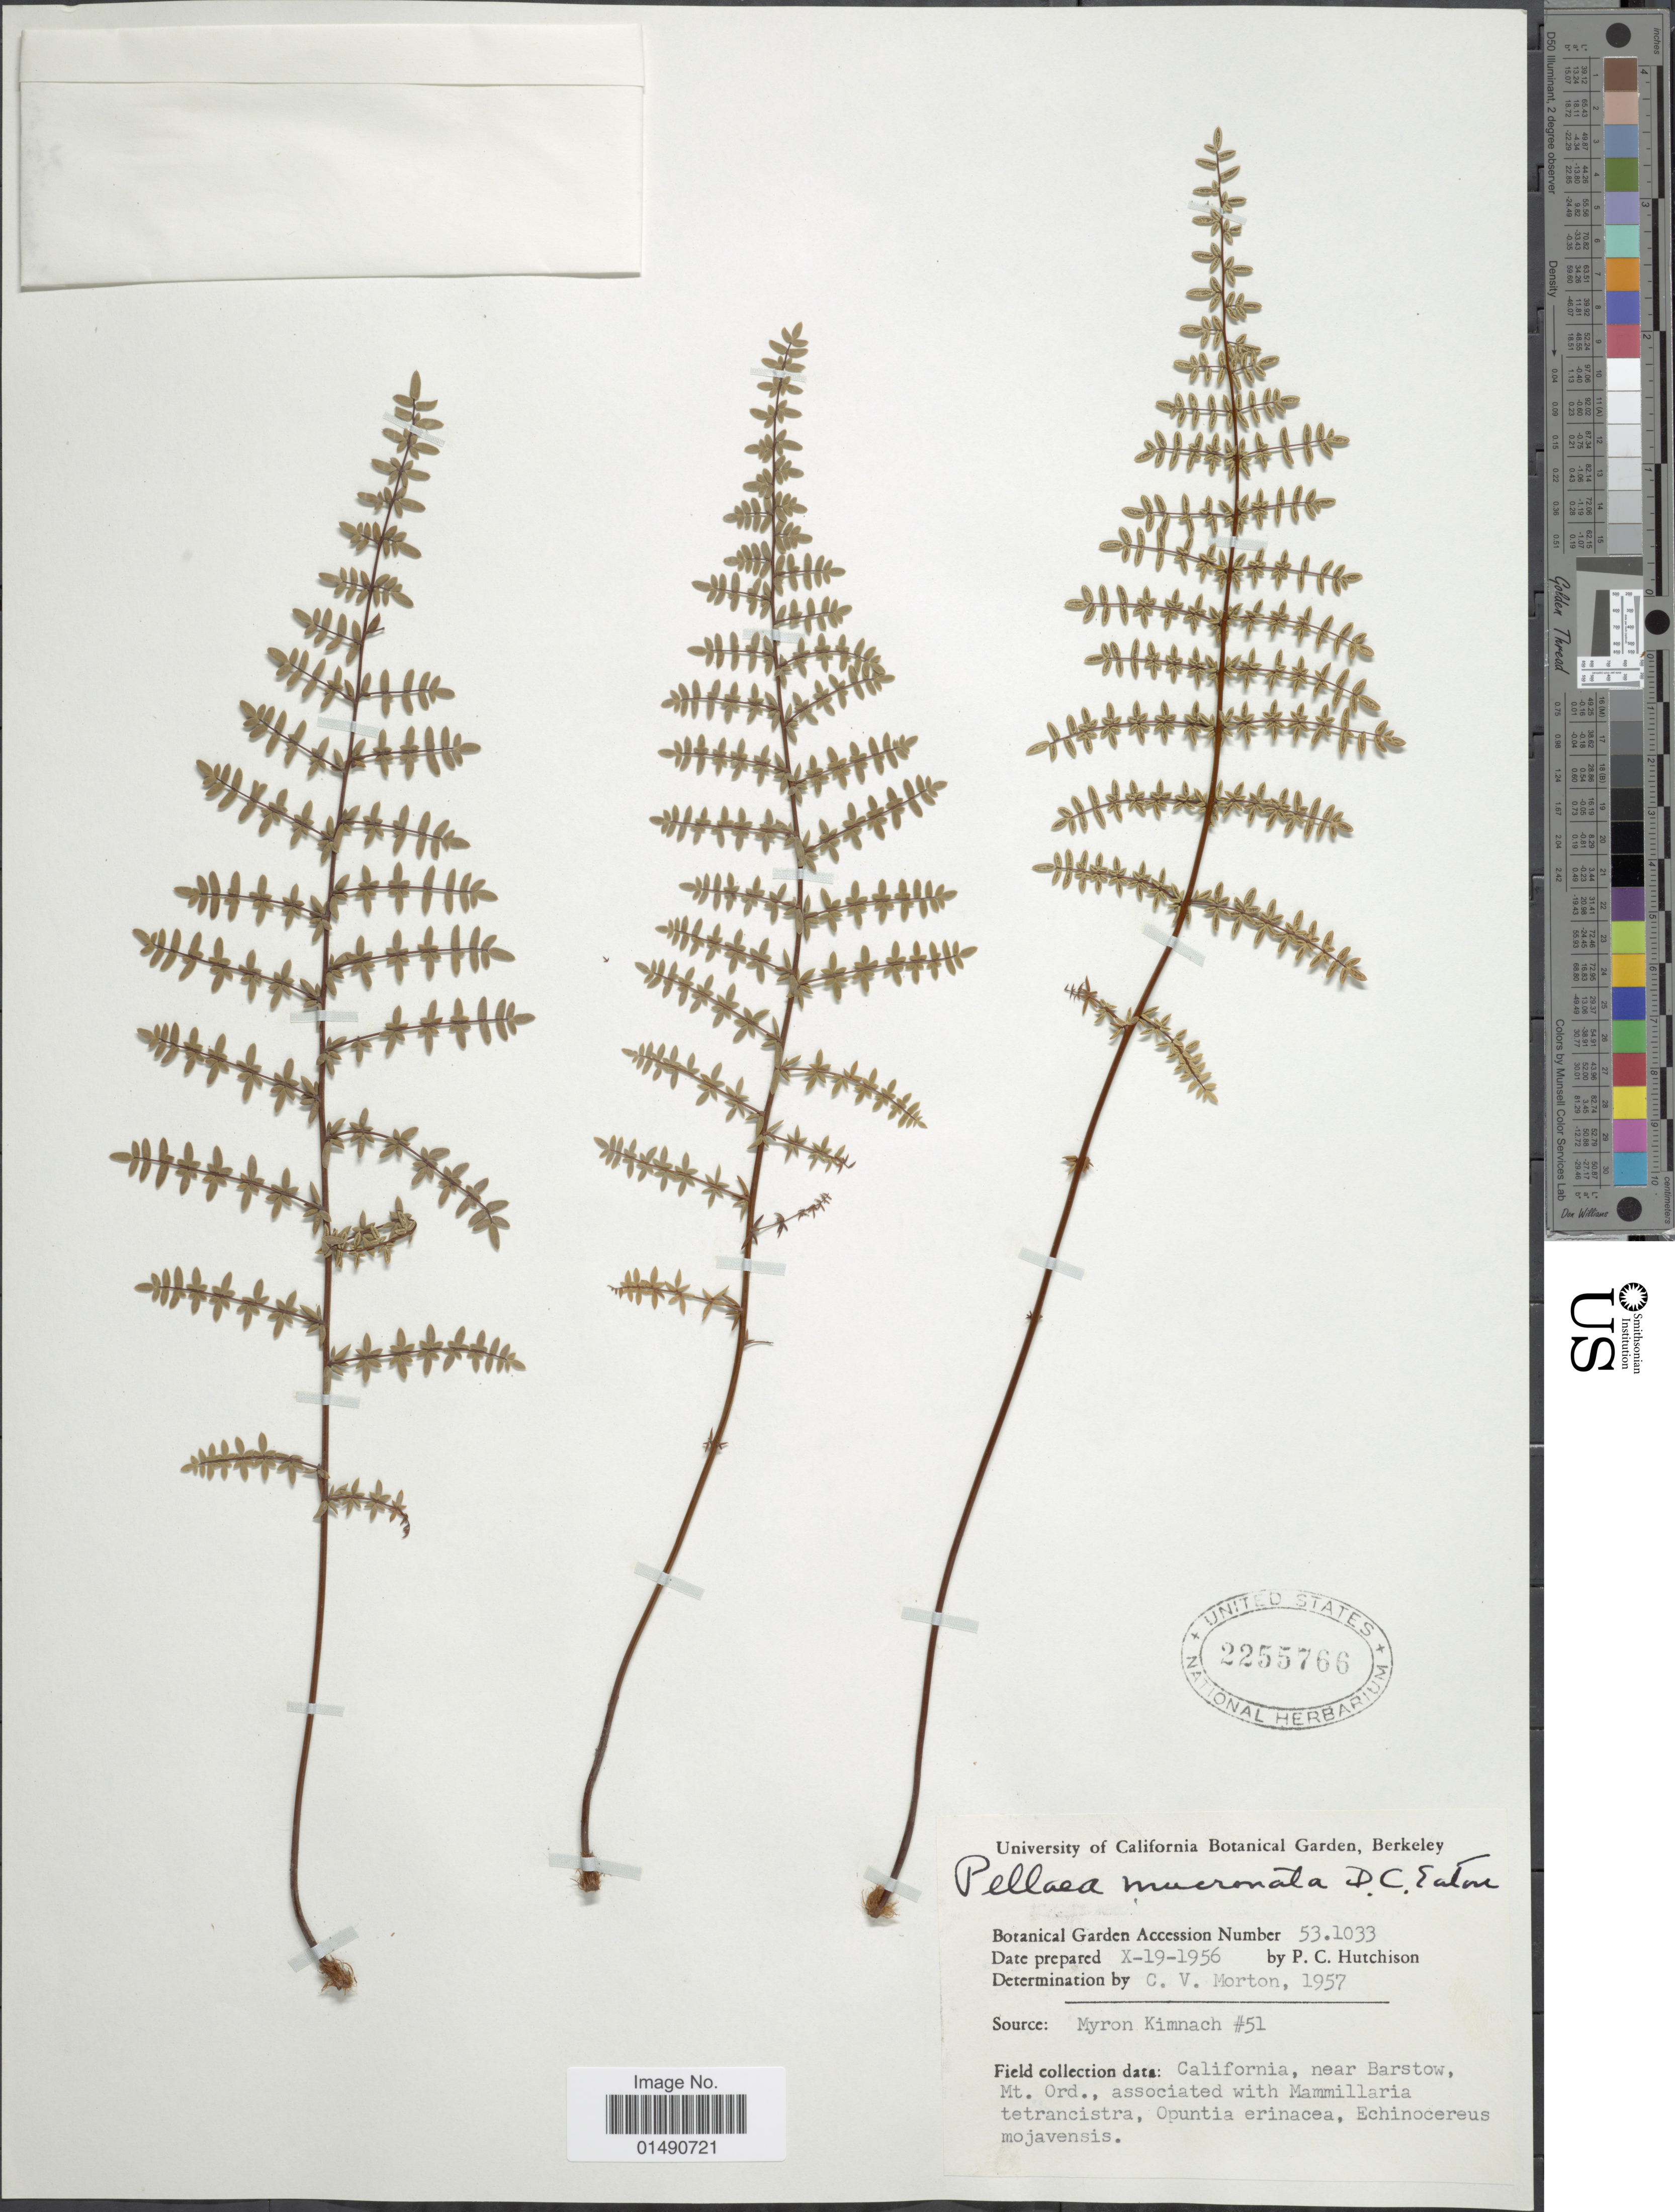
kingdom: Plantae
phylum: Tracheophyta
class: Polypodiopsida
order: Polypodiales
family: Pteridaceae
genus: Pellaea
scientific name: Pellaea mucronata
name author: (D.C. Eaton) D.C. Eaton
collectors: P. C. Hutchison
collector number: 51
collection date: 1956-10-19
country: United States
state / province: California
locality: Near Barstow, Mt. Ord, Source; Myron Kimnach #51, Botanical Garden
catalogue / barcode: US 2255766